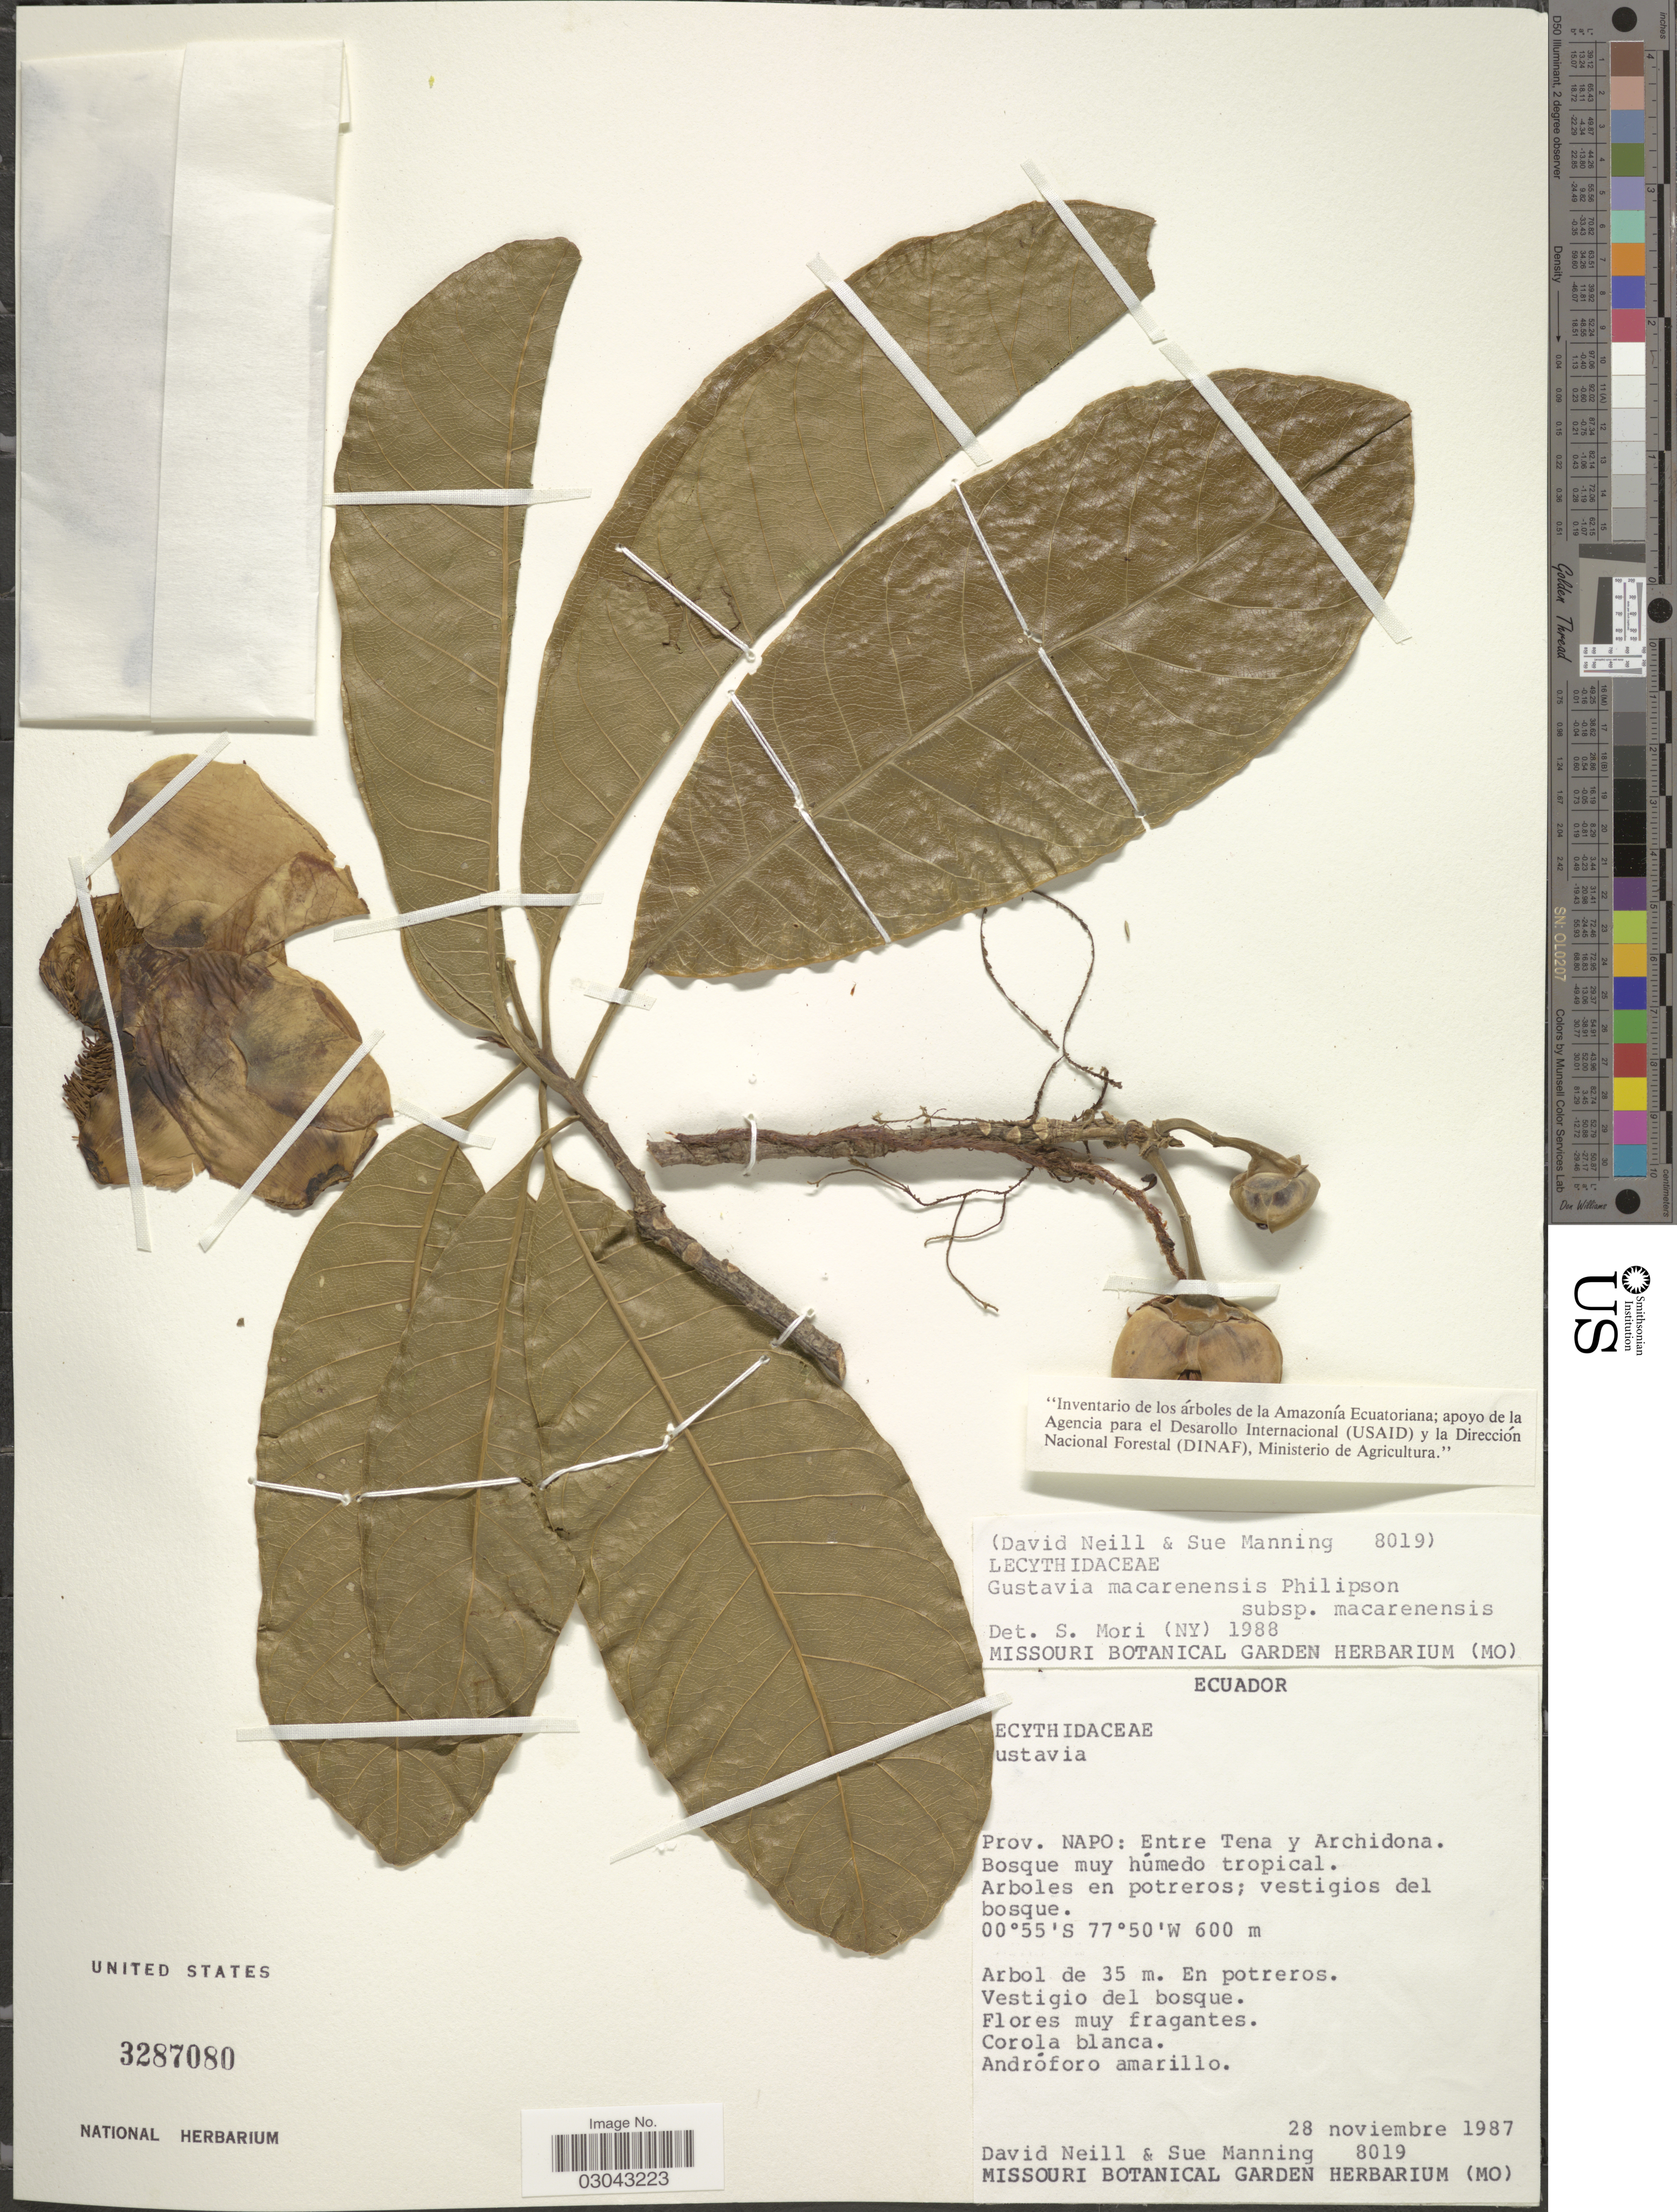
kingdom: Plantae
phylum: Tracheophyta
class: Magnoliopsida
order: Ericales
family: Lecythidaceae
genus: Gustavia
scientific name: Gustavia macarenensis subsp. macarenensis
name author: Philipson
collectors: D. Neill & S. Manning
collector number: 8019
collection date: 1987-11-28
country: Ecuador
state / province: Napo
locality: Entre Tena y Archidona.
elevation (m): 600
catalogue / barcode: US 3287080